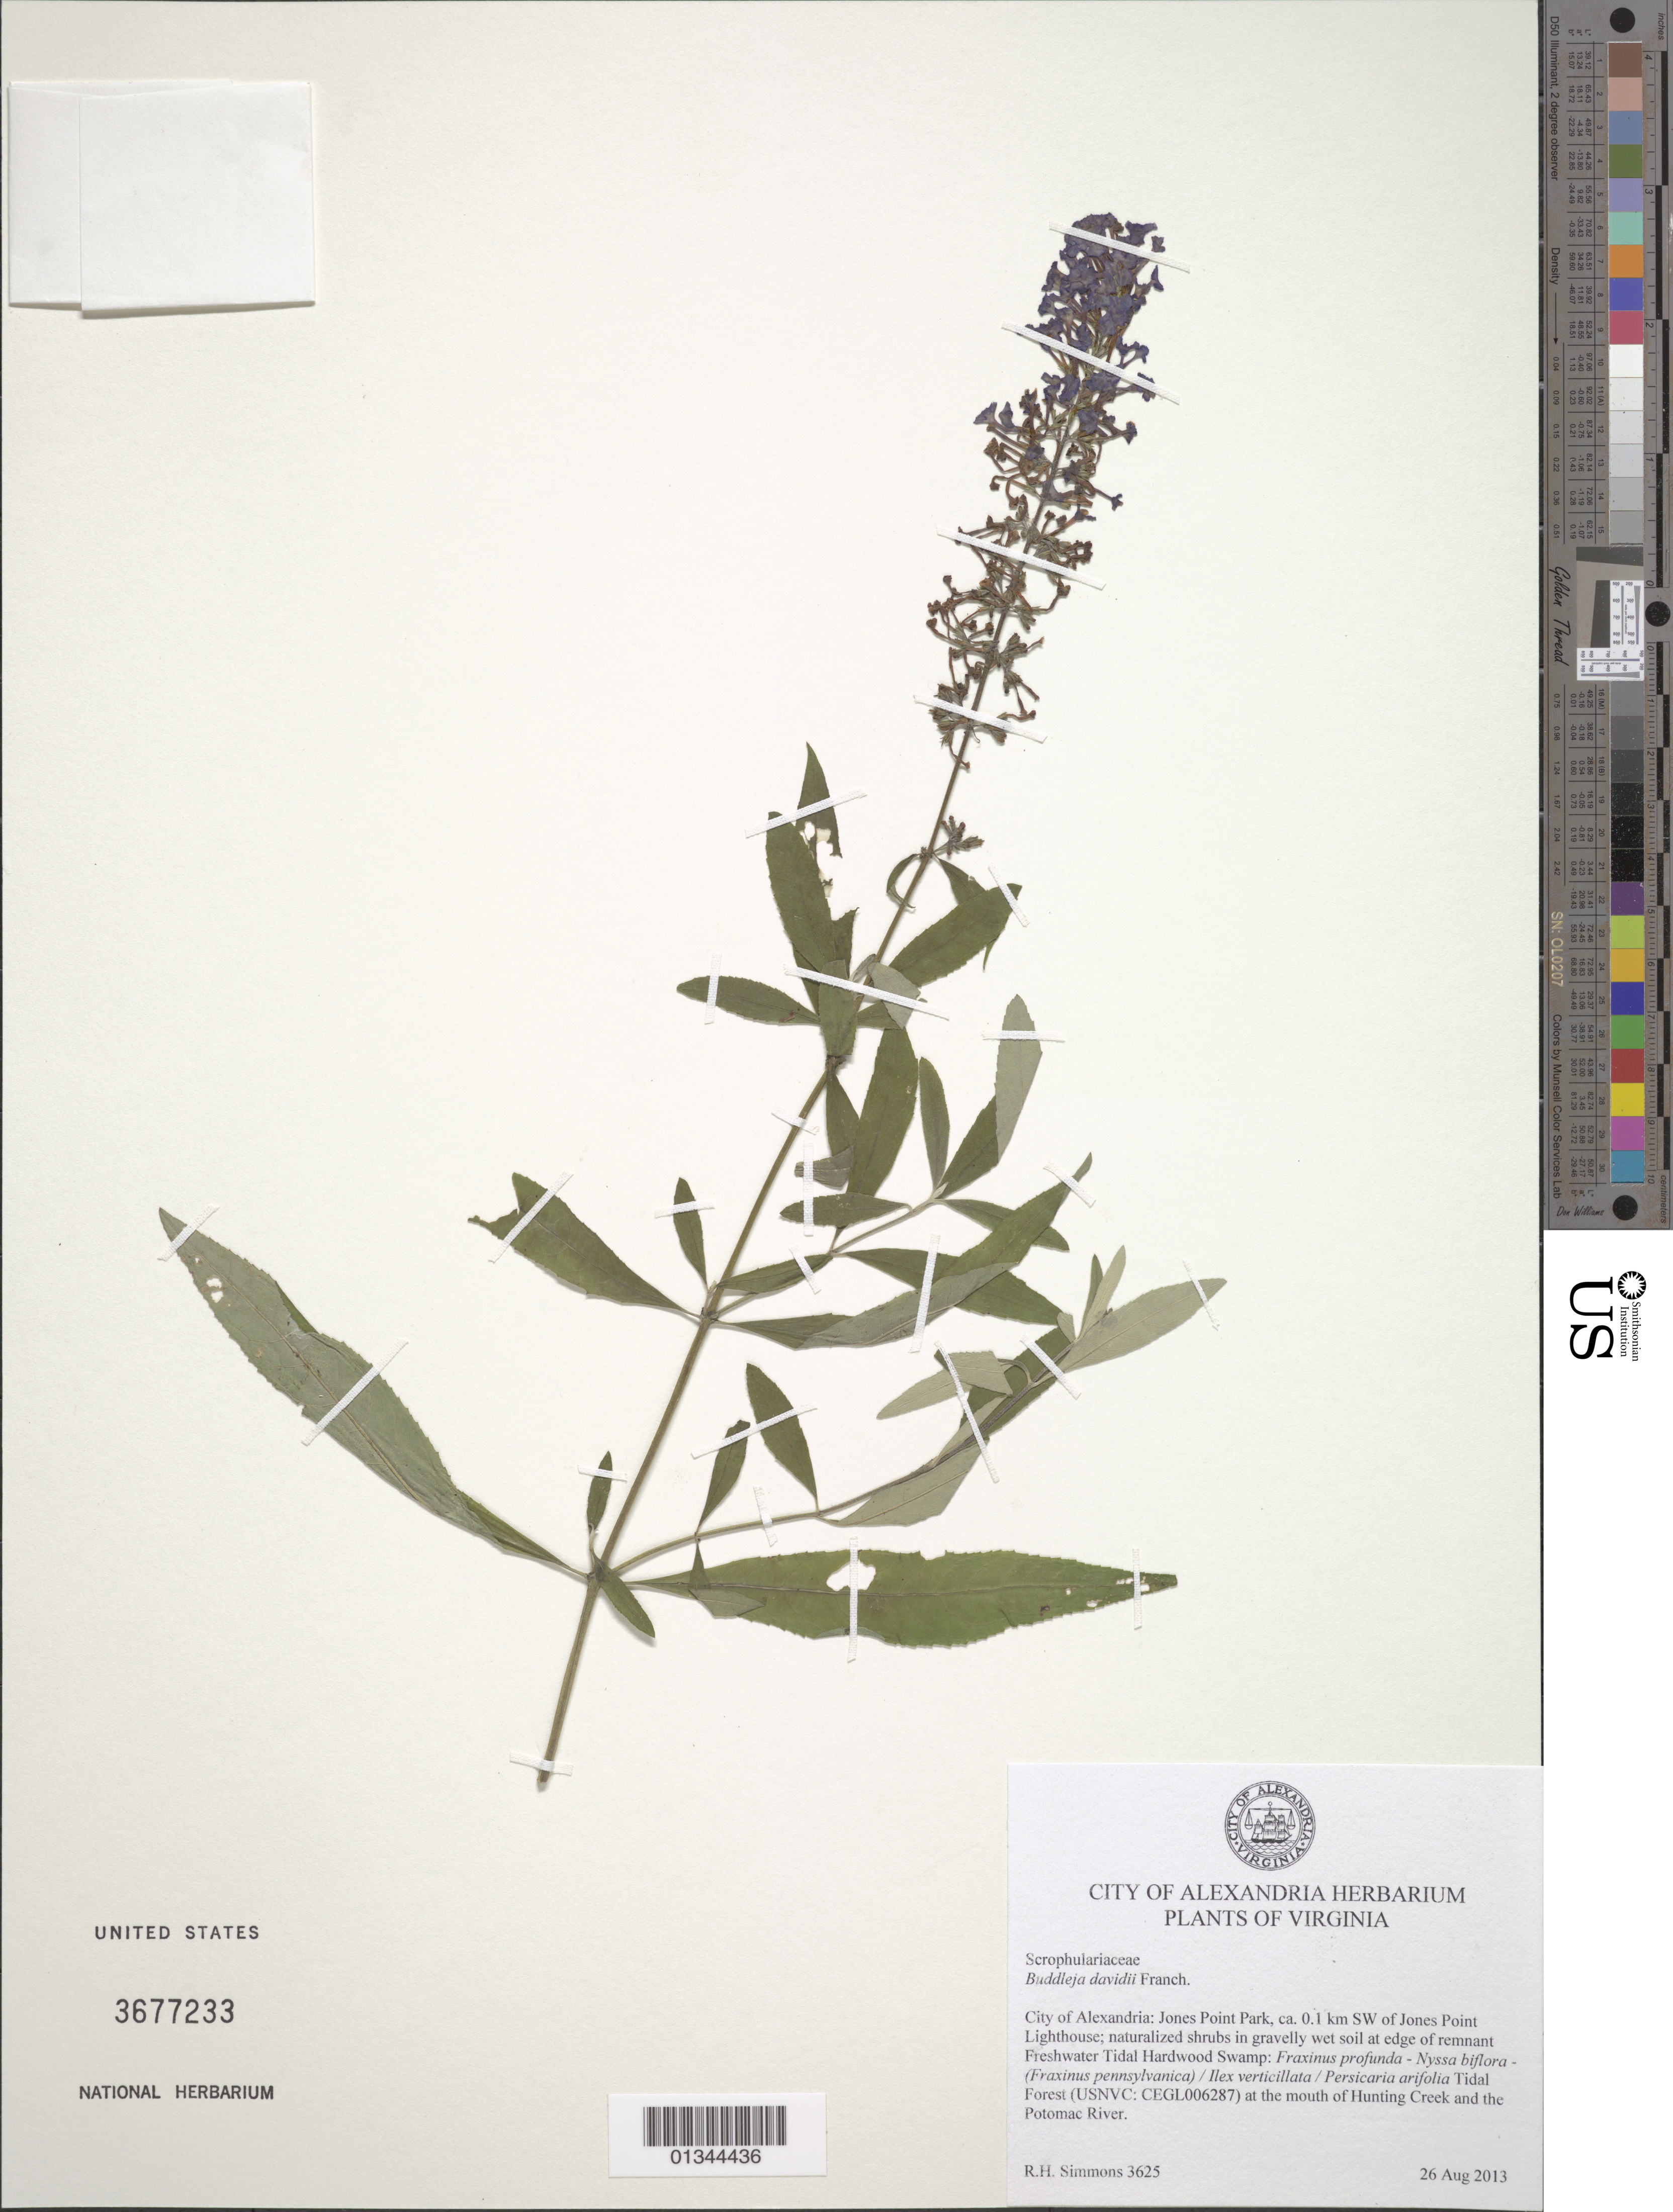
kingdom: Plantae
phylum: Tracheophyta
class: Magnoliopsida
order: Lamiales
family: Scrophulariaceae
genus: Buddleja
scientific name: Buddleja davidii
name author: Franch.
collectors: R. H. Simmons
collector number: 3625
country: United States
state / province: Virginia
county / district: City of Alexandria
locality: City of Alexandria, Jones Point Park, ca. 0.1 km SW of Jones Point Lighthouse.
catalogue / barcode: US 3677233